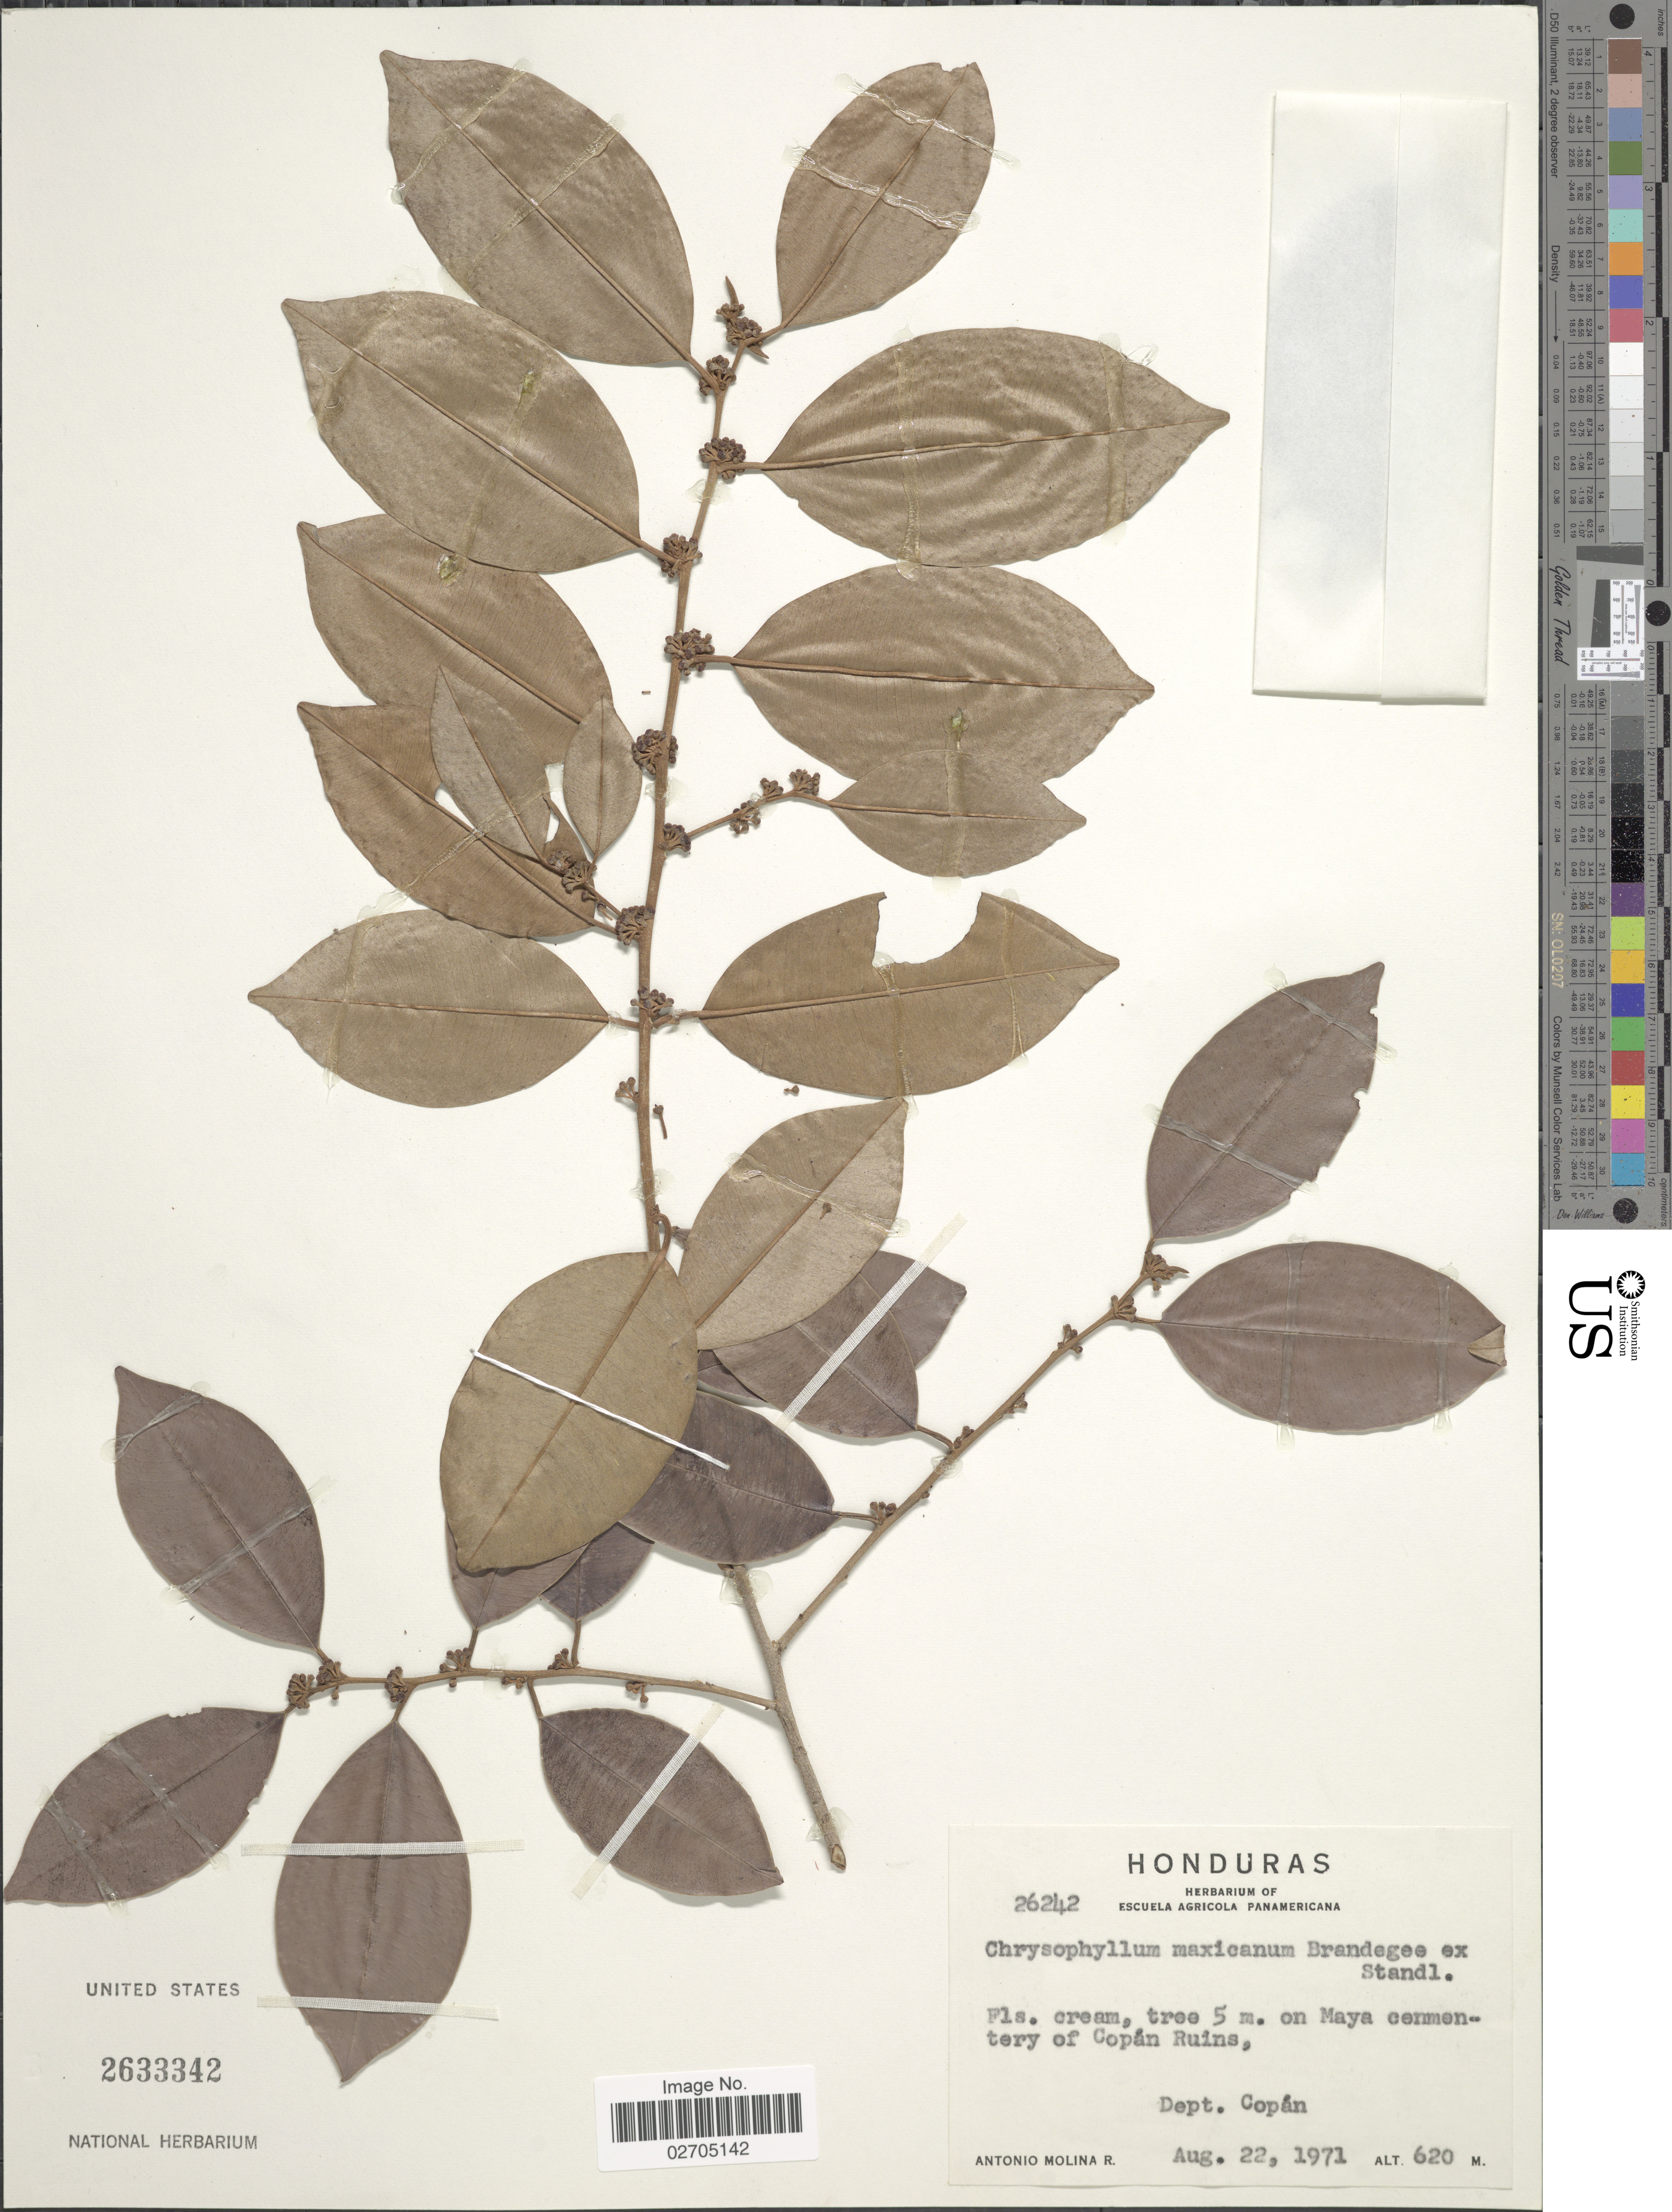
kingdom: Plantae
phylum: Tracheophyta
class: Magnoliopsida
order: Ericales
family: Sapotaceae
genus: Chrysophyllum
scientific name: Chrysophyllum mexicanum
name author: Brandegee ex Standl.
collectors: A. Molina R.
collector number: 26242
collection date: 1971-08-22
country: Honduras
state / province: Copán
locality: On Maya cenmentery of Copan Ruins.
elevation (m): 620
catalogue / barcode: US 2633342